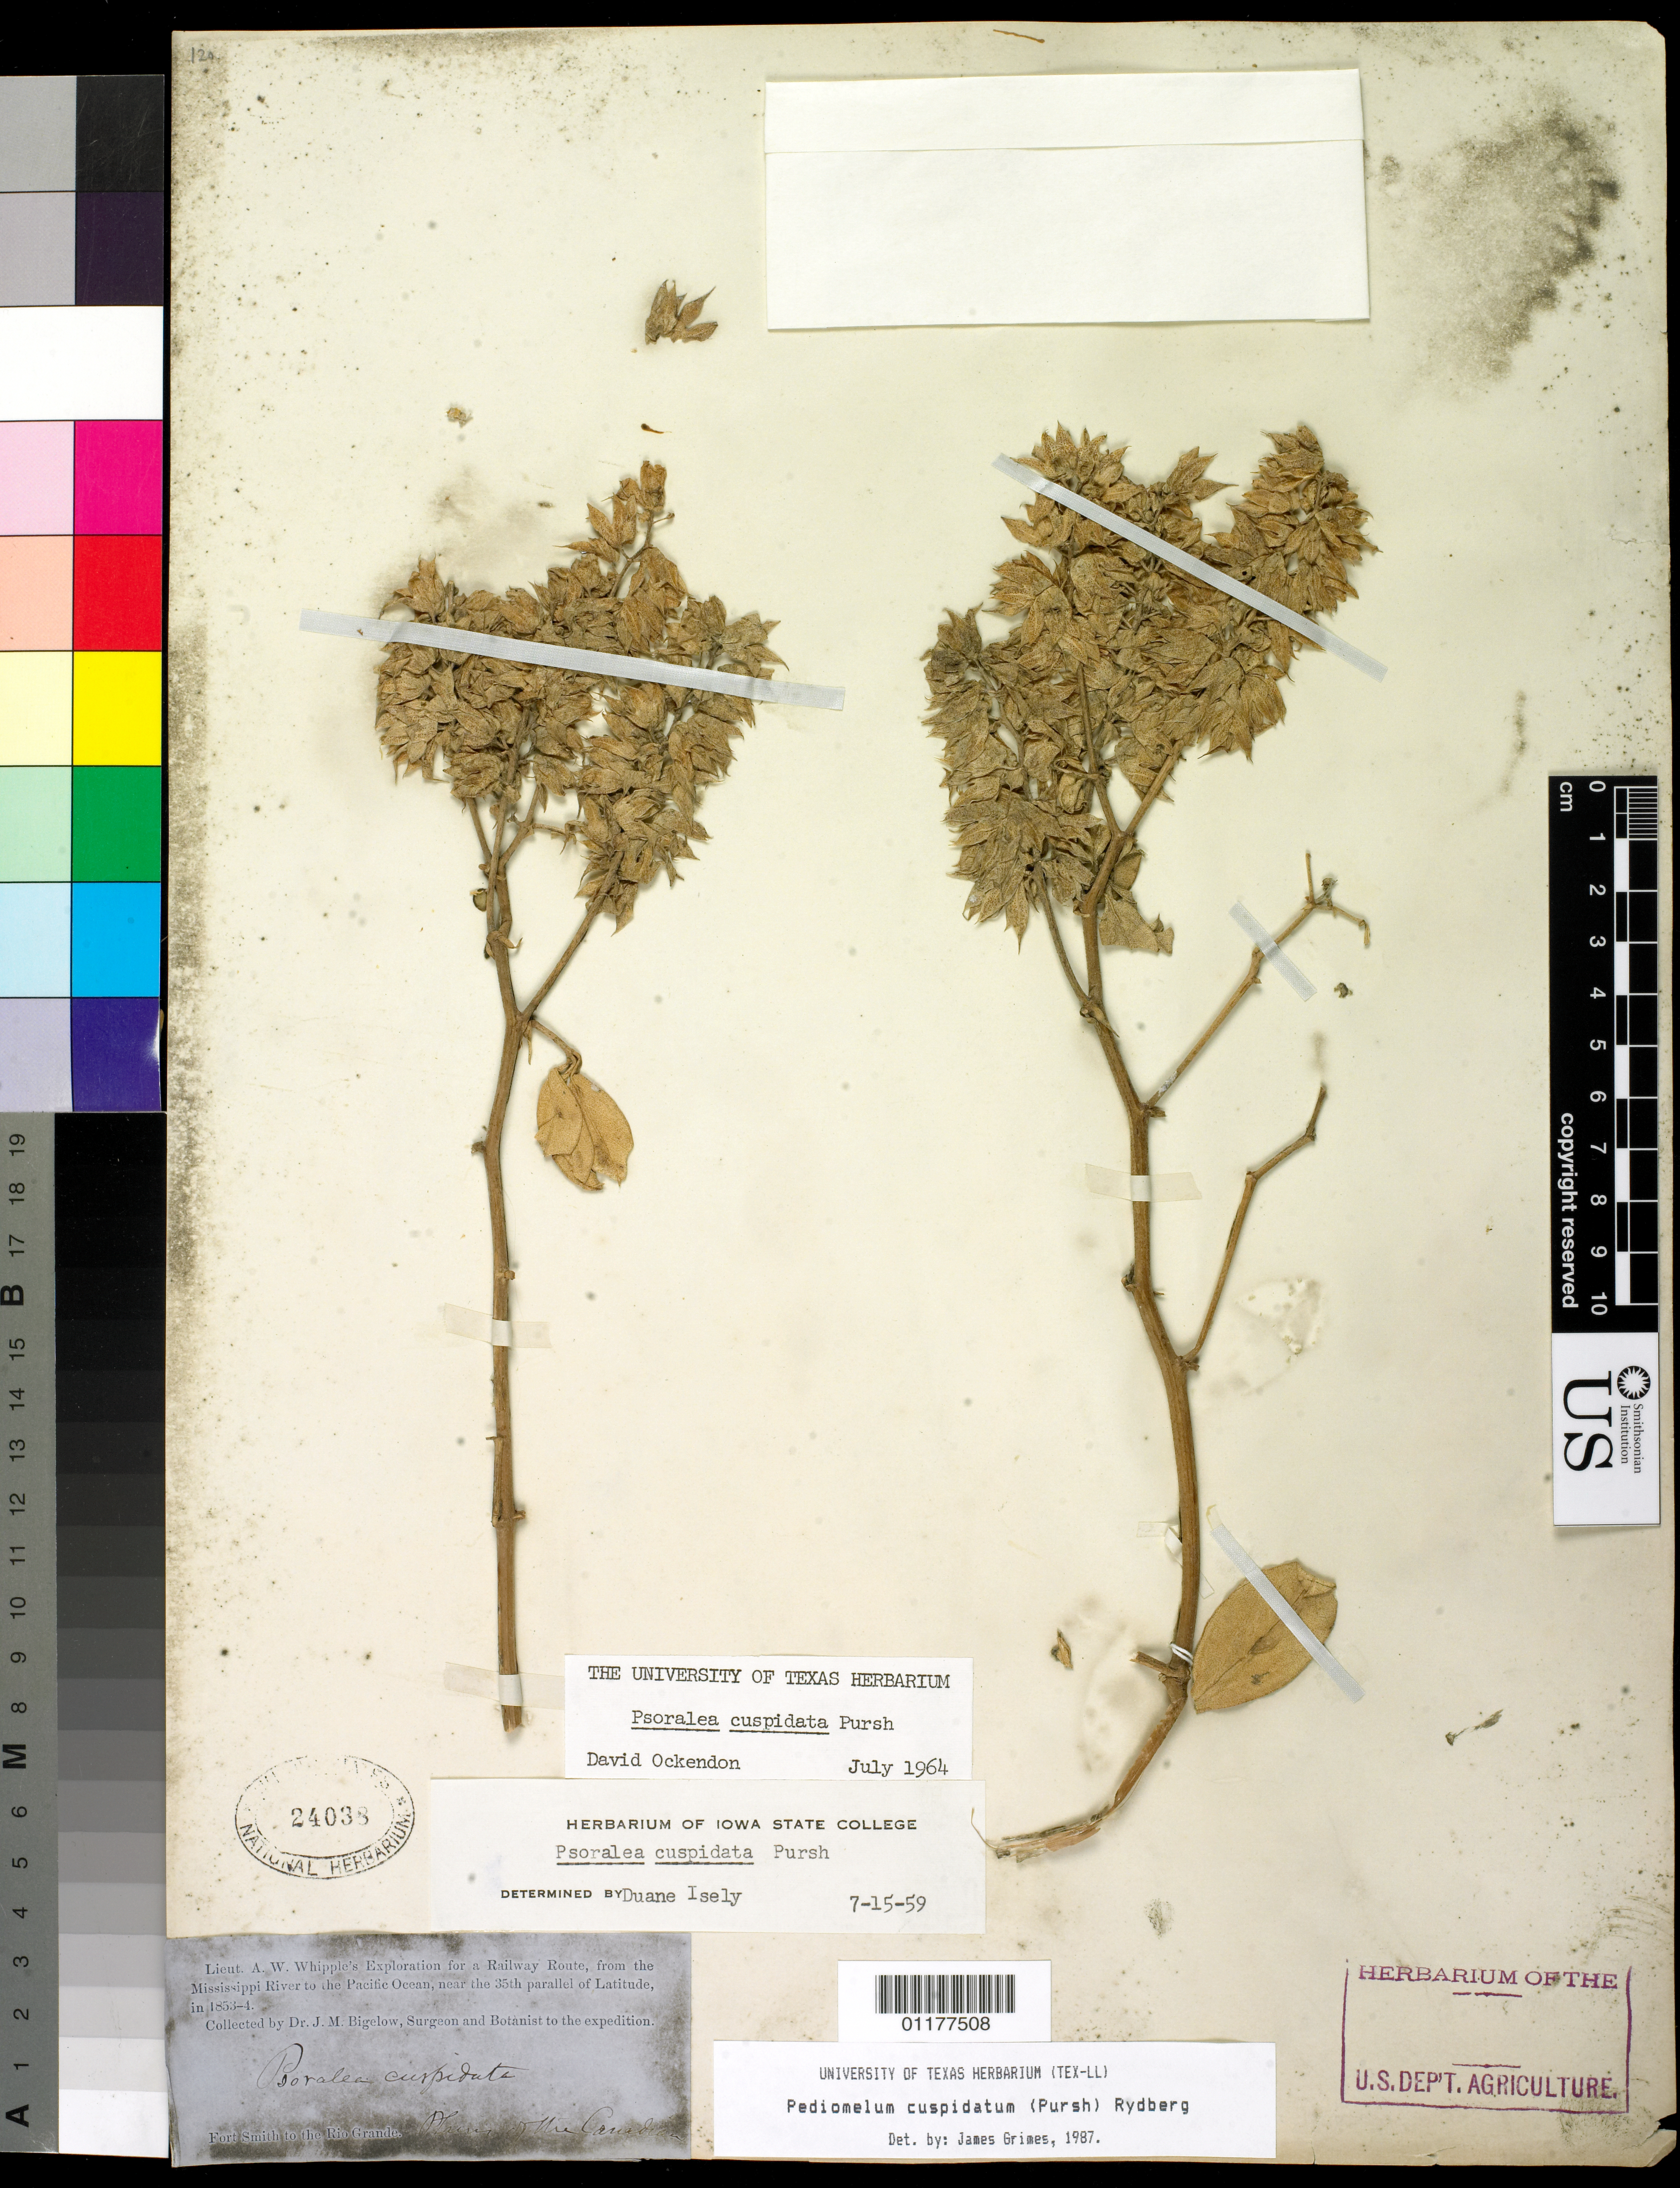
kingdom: Plantae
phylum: Tracheophyta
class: Magnoliopsida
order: Fabales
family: Fabaceae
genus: Pediomelum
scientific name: Pediomelum cuspidatum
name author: (Pursh) Rydb.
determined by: Grimes, J.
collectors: J. M. Bigelow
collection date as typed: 1853 to -- -- 1854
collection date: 1853/1854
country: United States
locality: Fort Smith to the Rio Grande, plains of the Canadian.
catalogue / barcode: US 24038